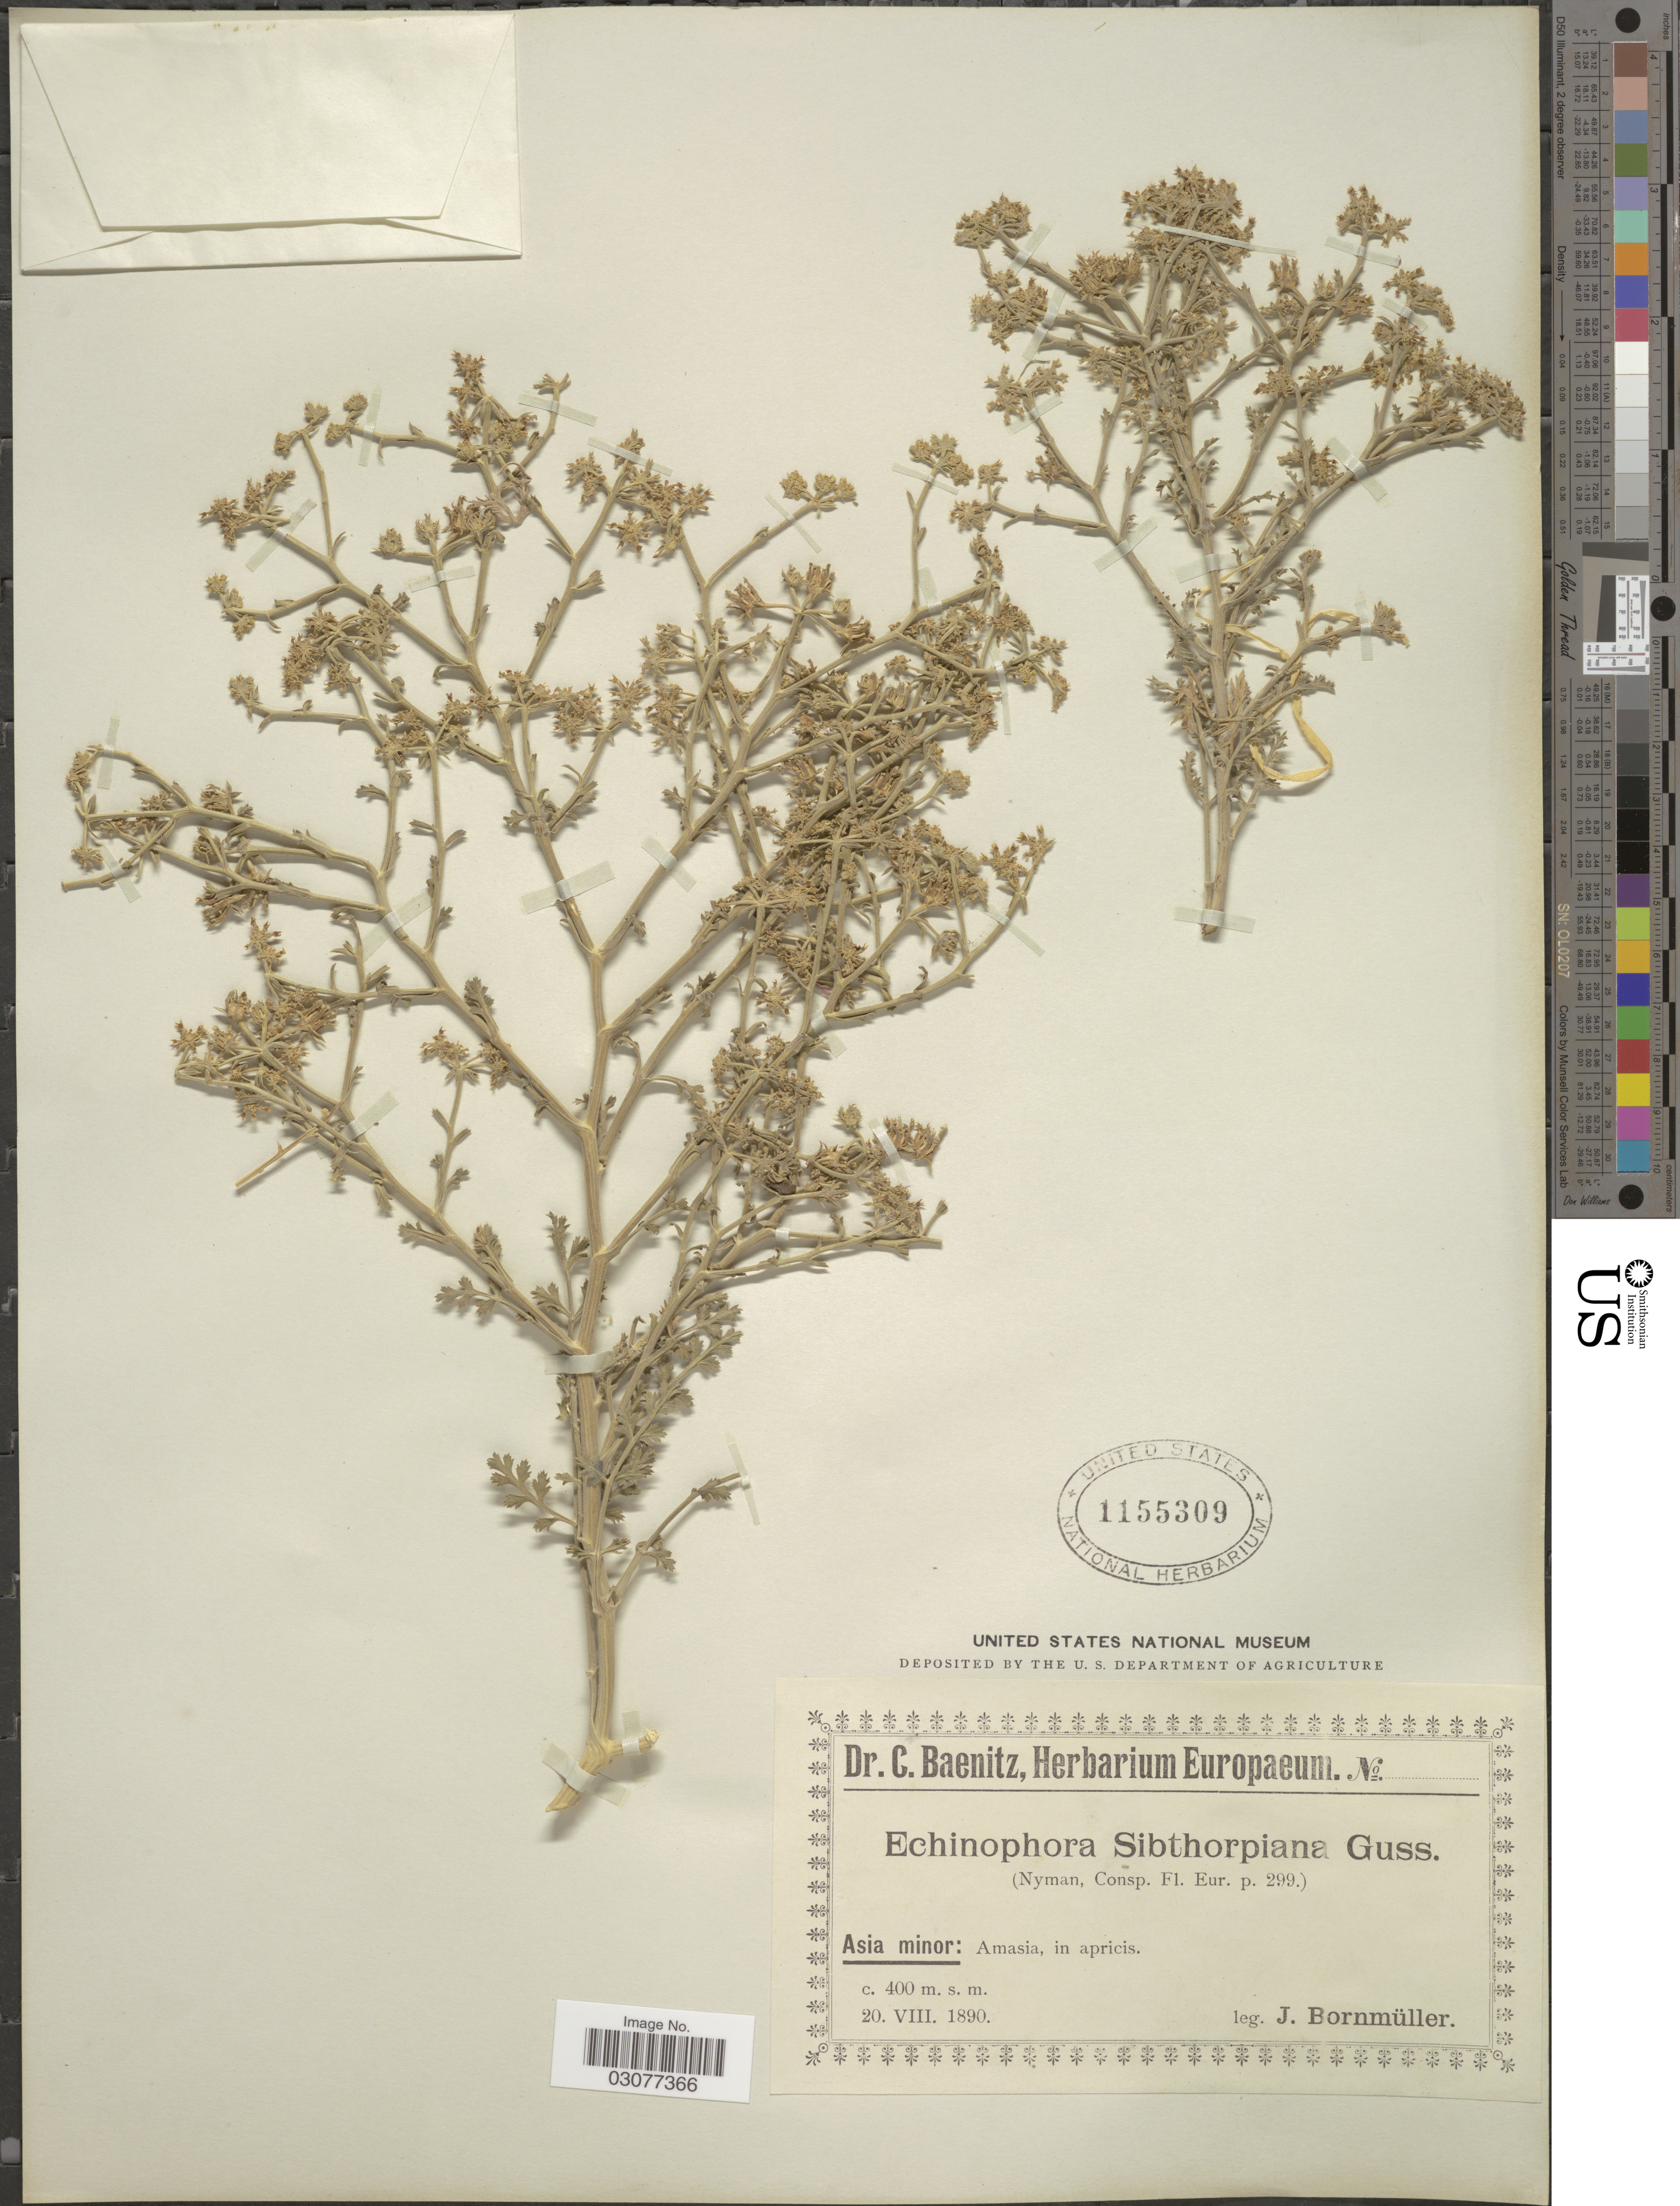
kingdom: Plantae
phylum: Tracheophyta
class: Magnoliopsida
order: Apiales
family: Apiaceae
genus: Echinophora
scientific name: Echinophora sibthorpiana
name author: Guss.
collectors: J. Bornmüller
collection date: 1890-08-20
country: Turkey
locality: Asia minor: Amasia, in apricis.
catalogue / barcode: US 1155309